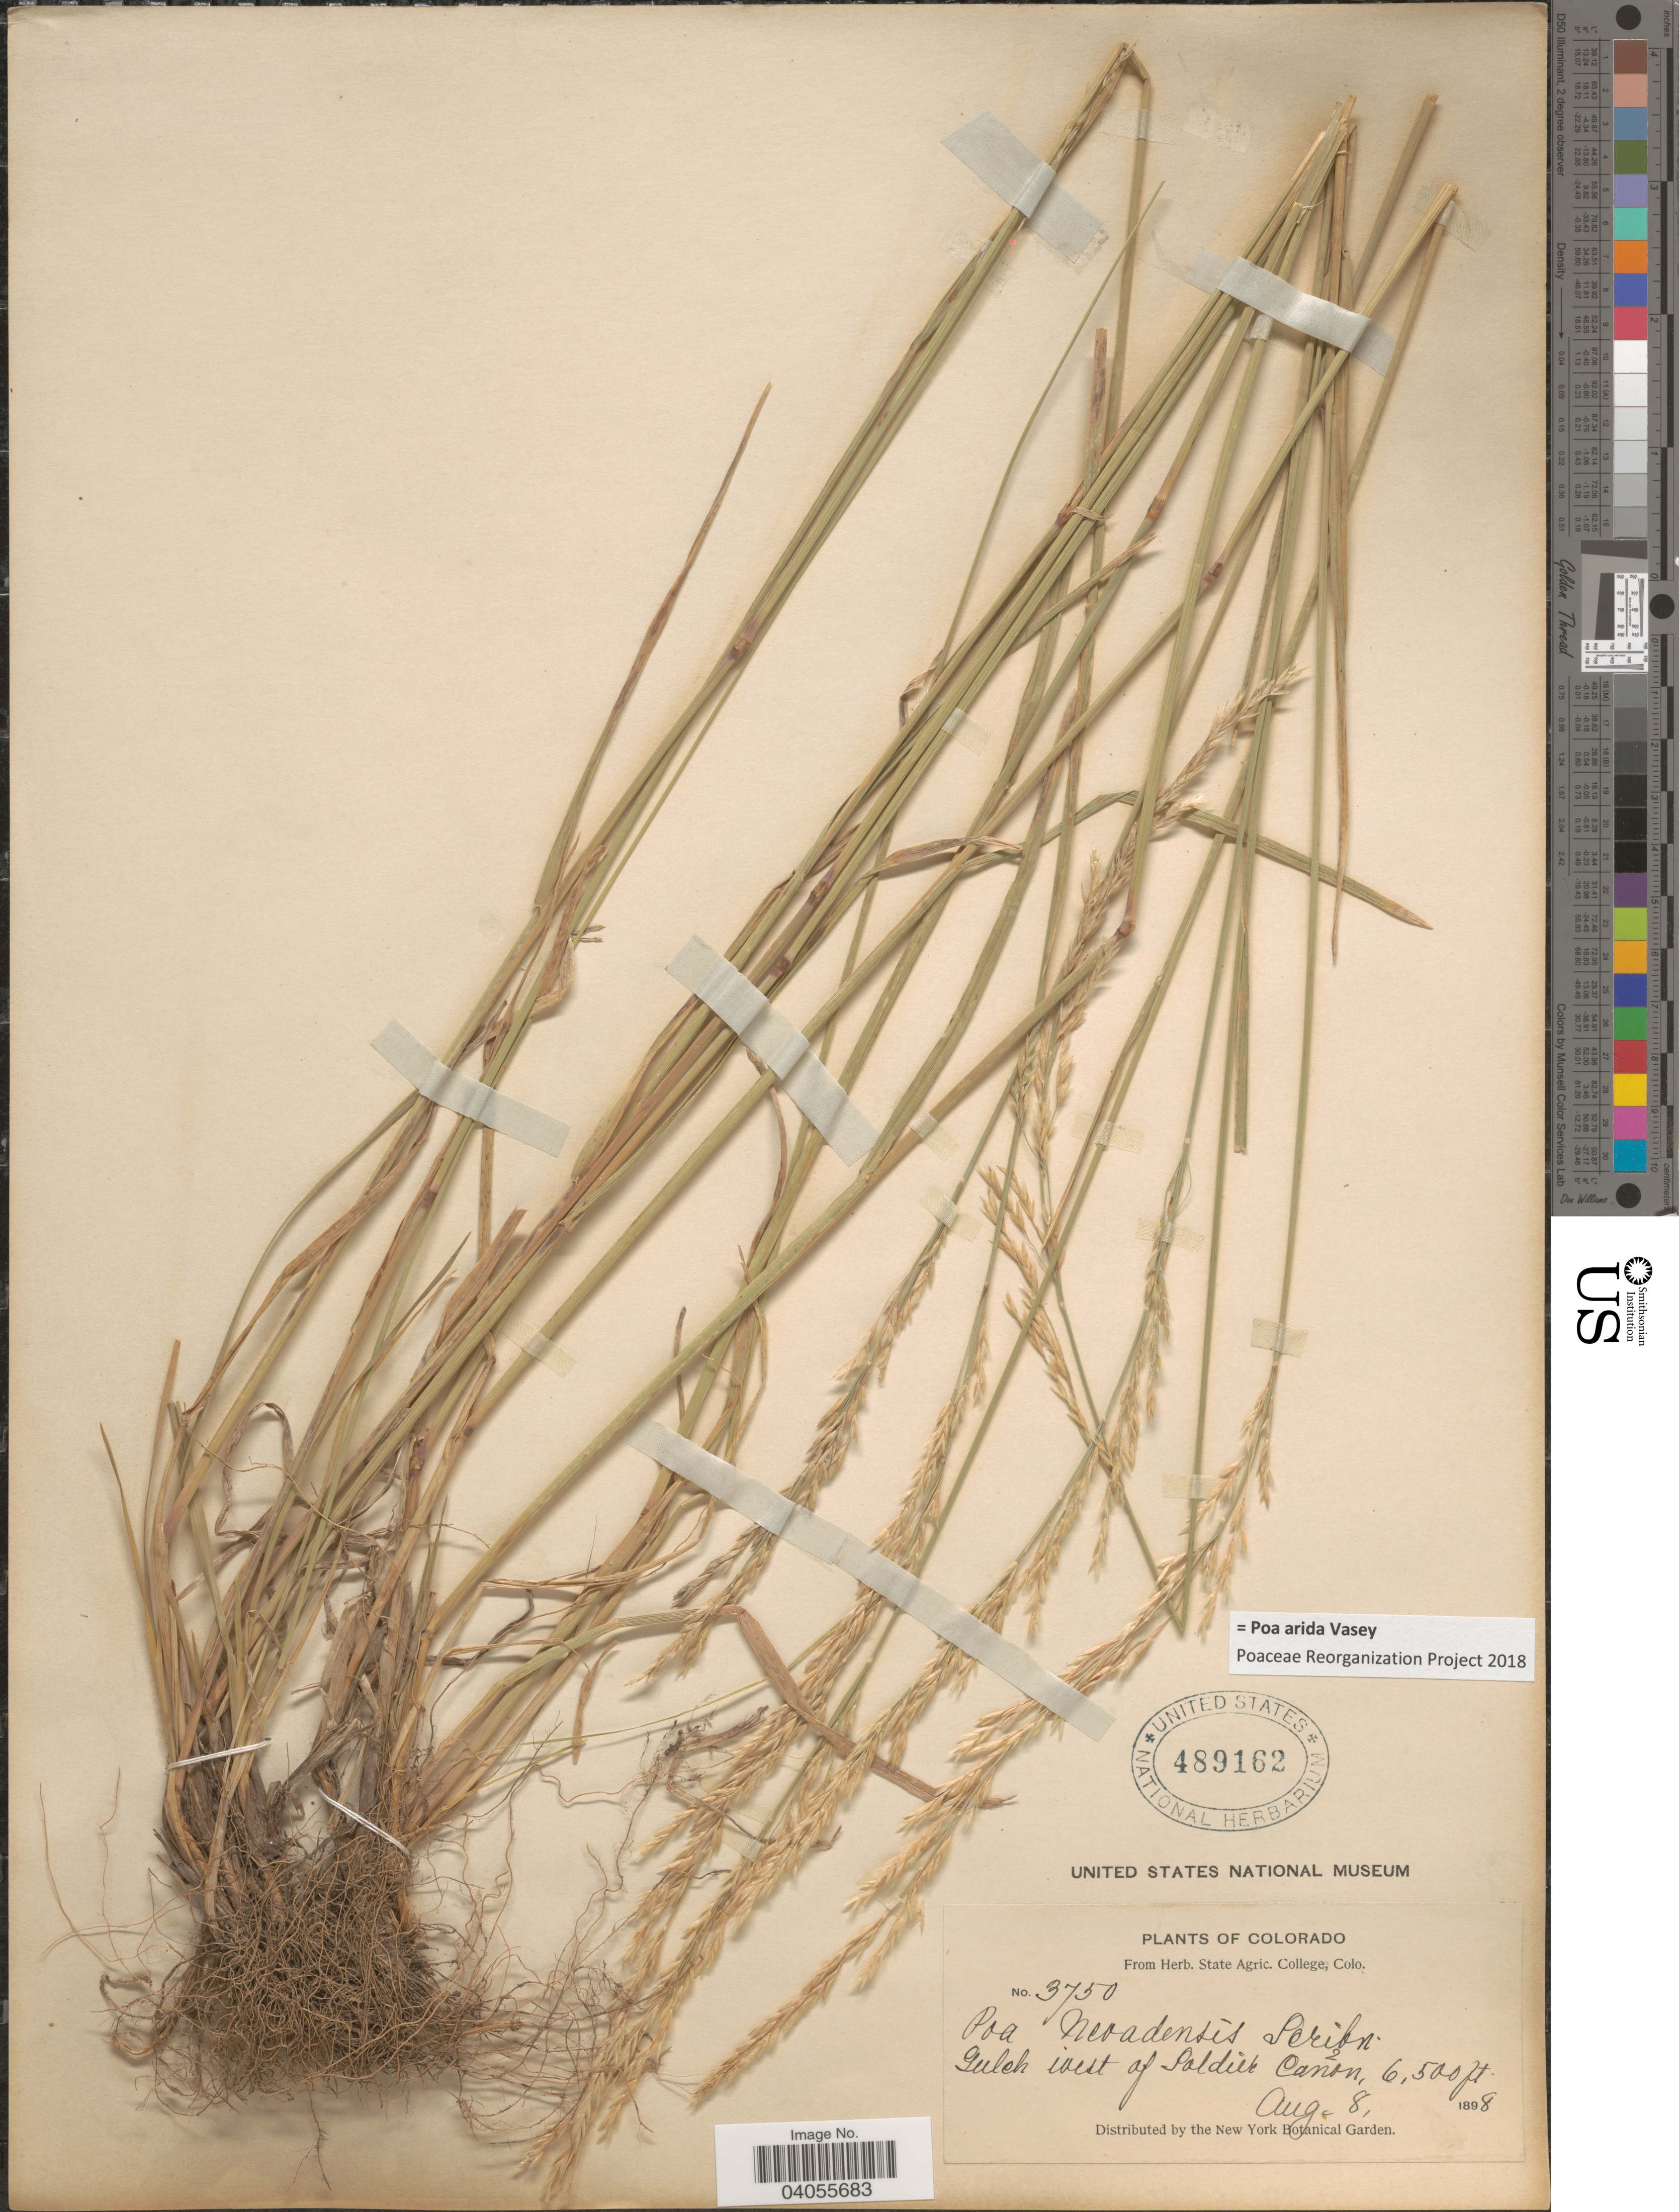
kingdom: Plantae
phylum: Tracheophyta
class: Liliopsida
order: Poales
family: Poaceae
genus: Poa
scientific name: Poa arida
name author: Vasey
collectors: ex herb. State Agric. College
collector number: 3750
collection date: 1898-08-08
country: United States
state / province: Colorado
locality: Dulch west of Soldier Cañon.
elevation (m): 1981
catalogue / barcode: US 489162